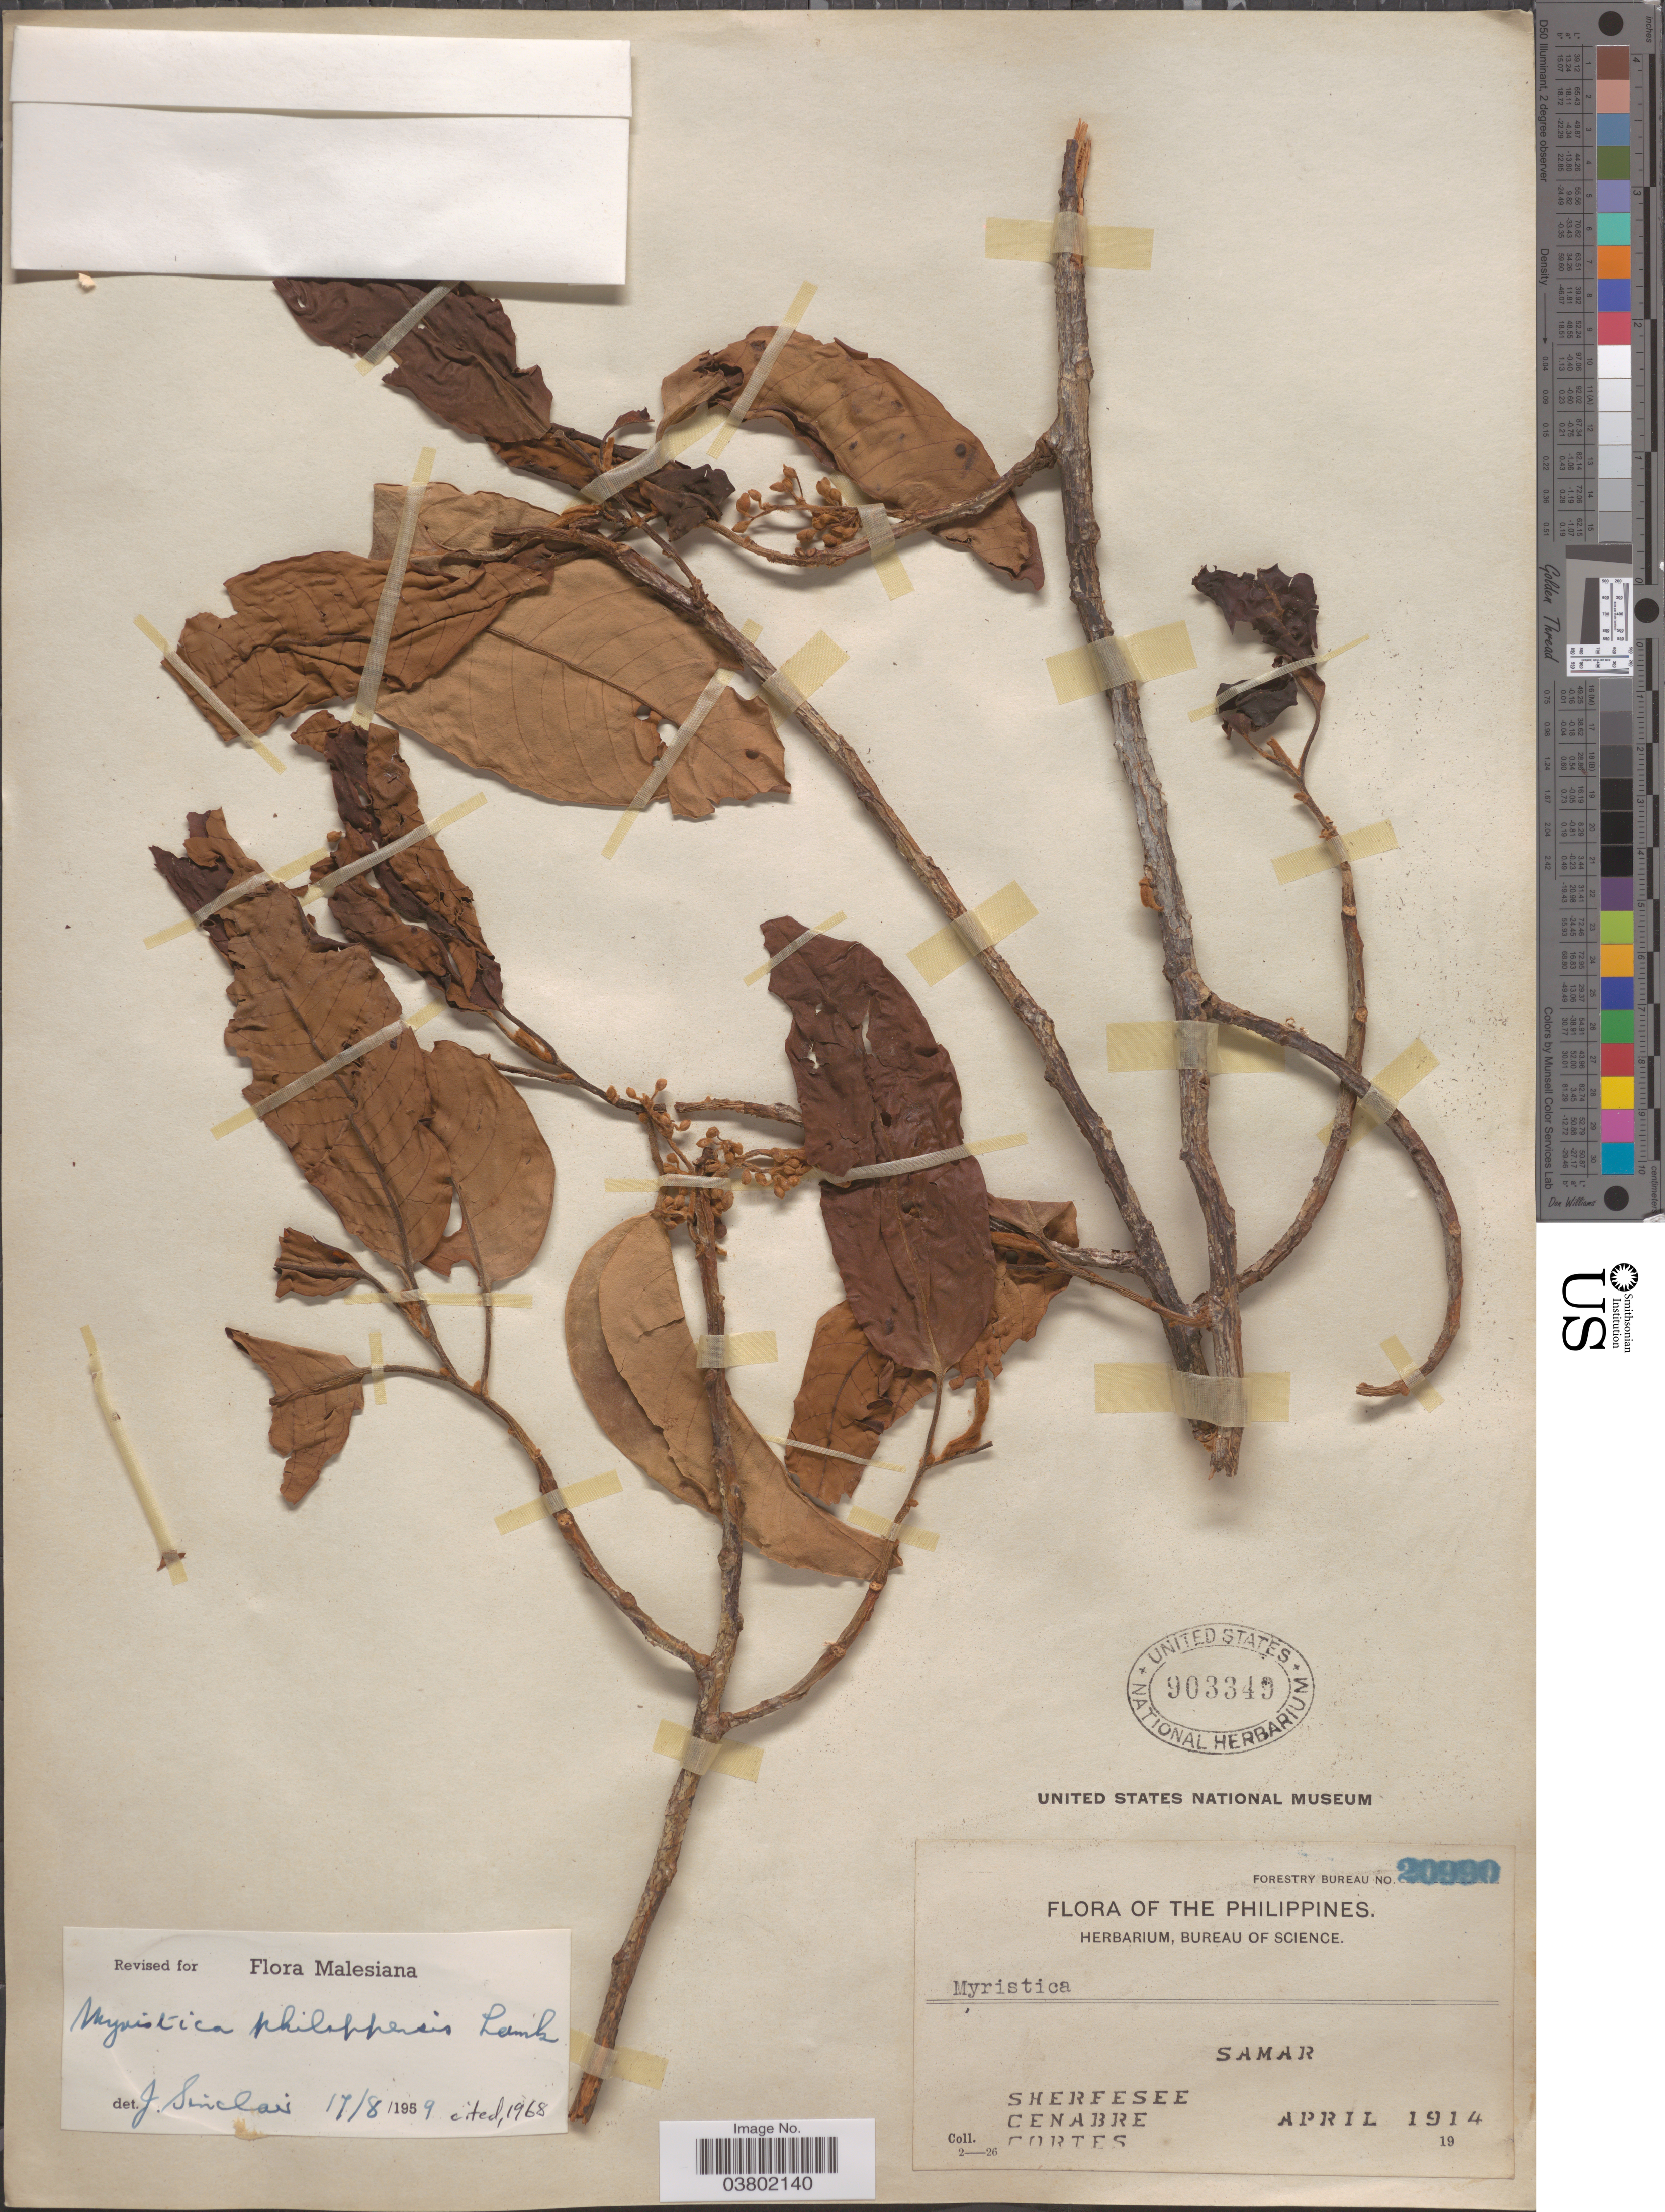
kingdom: Plantae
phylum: Tracheophyta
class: Magnoliopsida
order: Magnoliales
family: Myristicaceae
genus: Myristica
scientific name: Myristica philippensis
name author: Lam.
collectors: -. Sherfesee, -. Cenabre & Cortes, --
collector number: Forestry Bureau 20990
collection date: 1914-04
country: Philippines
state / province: Eastern Visayas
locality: Samar.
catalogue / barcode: US 903340